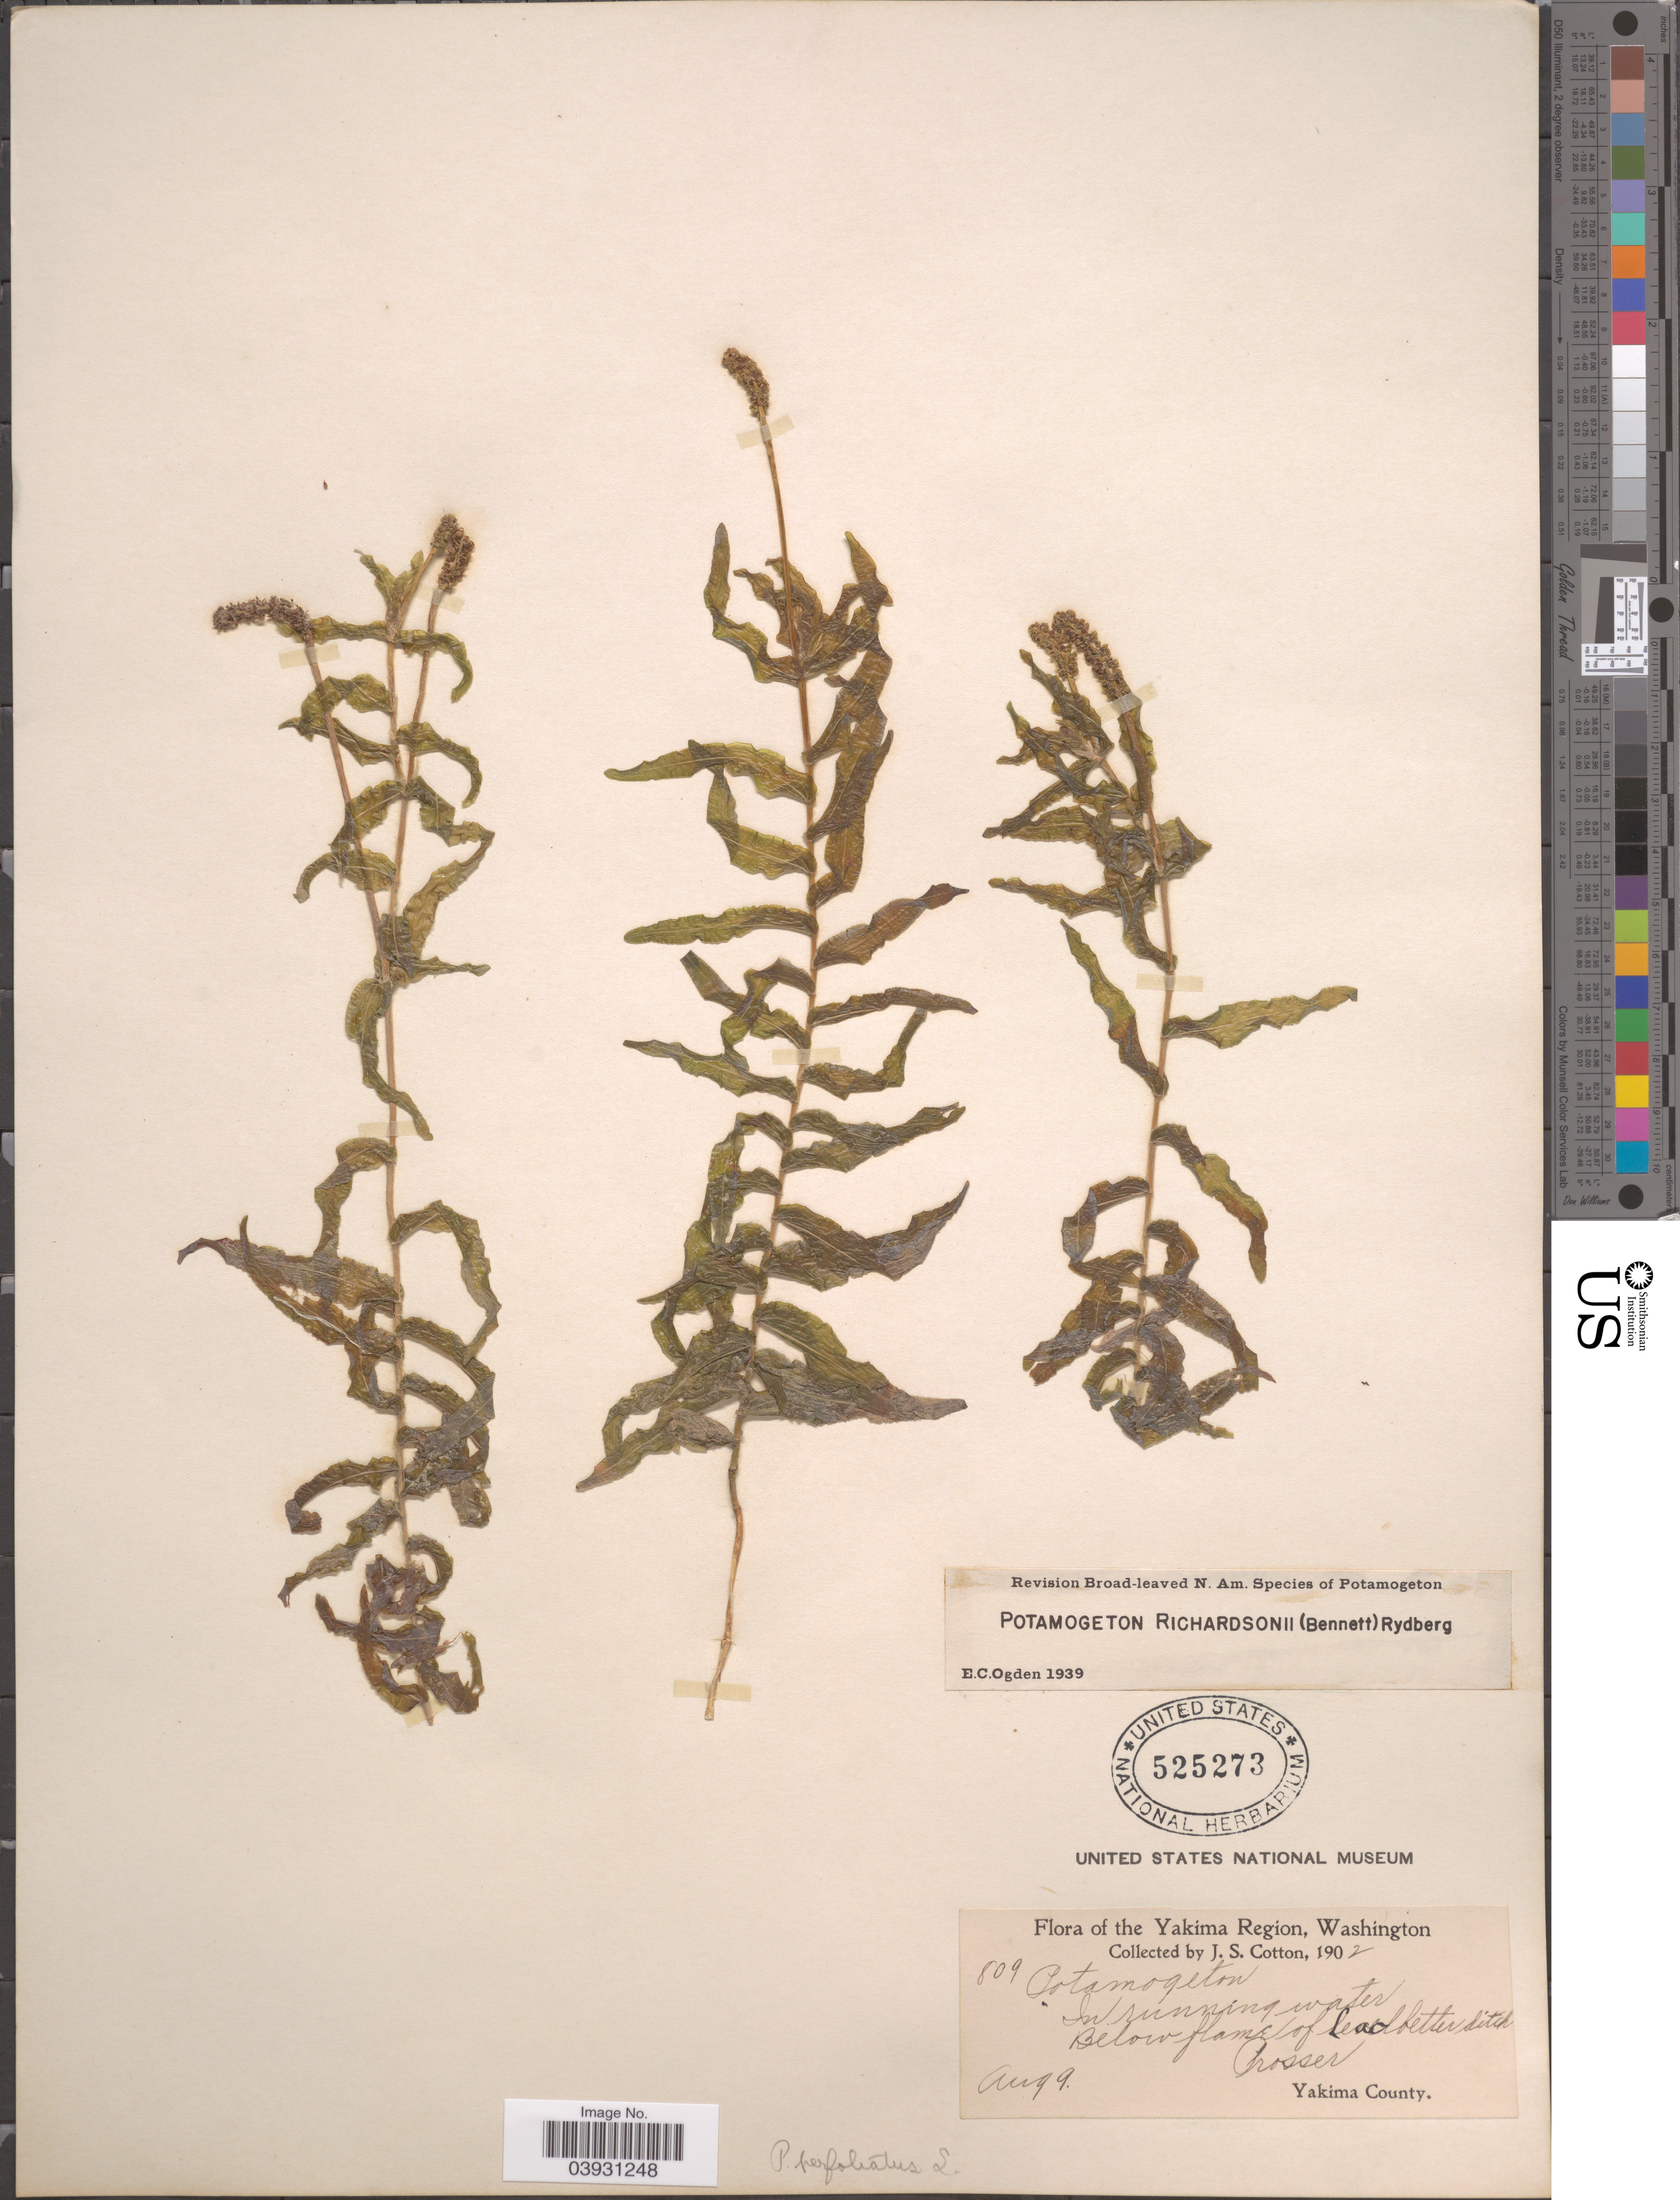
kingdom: Plantae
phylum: Tracheophyta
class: Liliopsida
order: Alismatales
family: Potamogetonaceae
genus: Potamogeton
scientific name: Potamogeton richardsonii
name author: (A.W. Benn.) Rydb.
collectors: J. S. Cotton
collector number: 809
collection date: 1902-08-09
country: United States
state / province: Washington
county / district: Yakima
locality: The Yakima Region. Below flame of Leadbetter ditch Prosser. Yakima County.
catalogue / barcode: US 525273